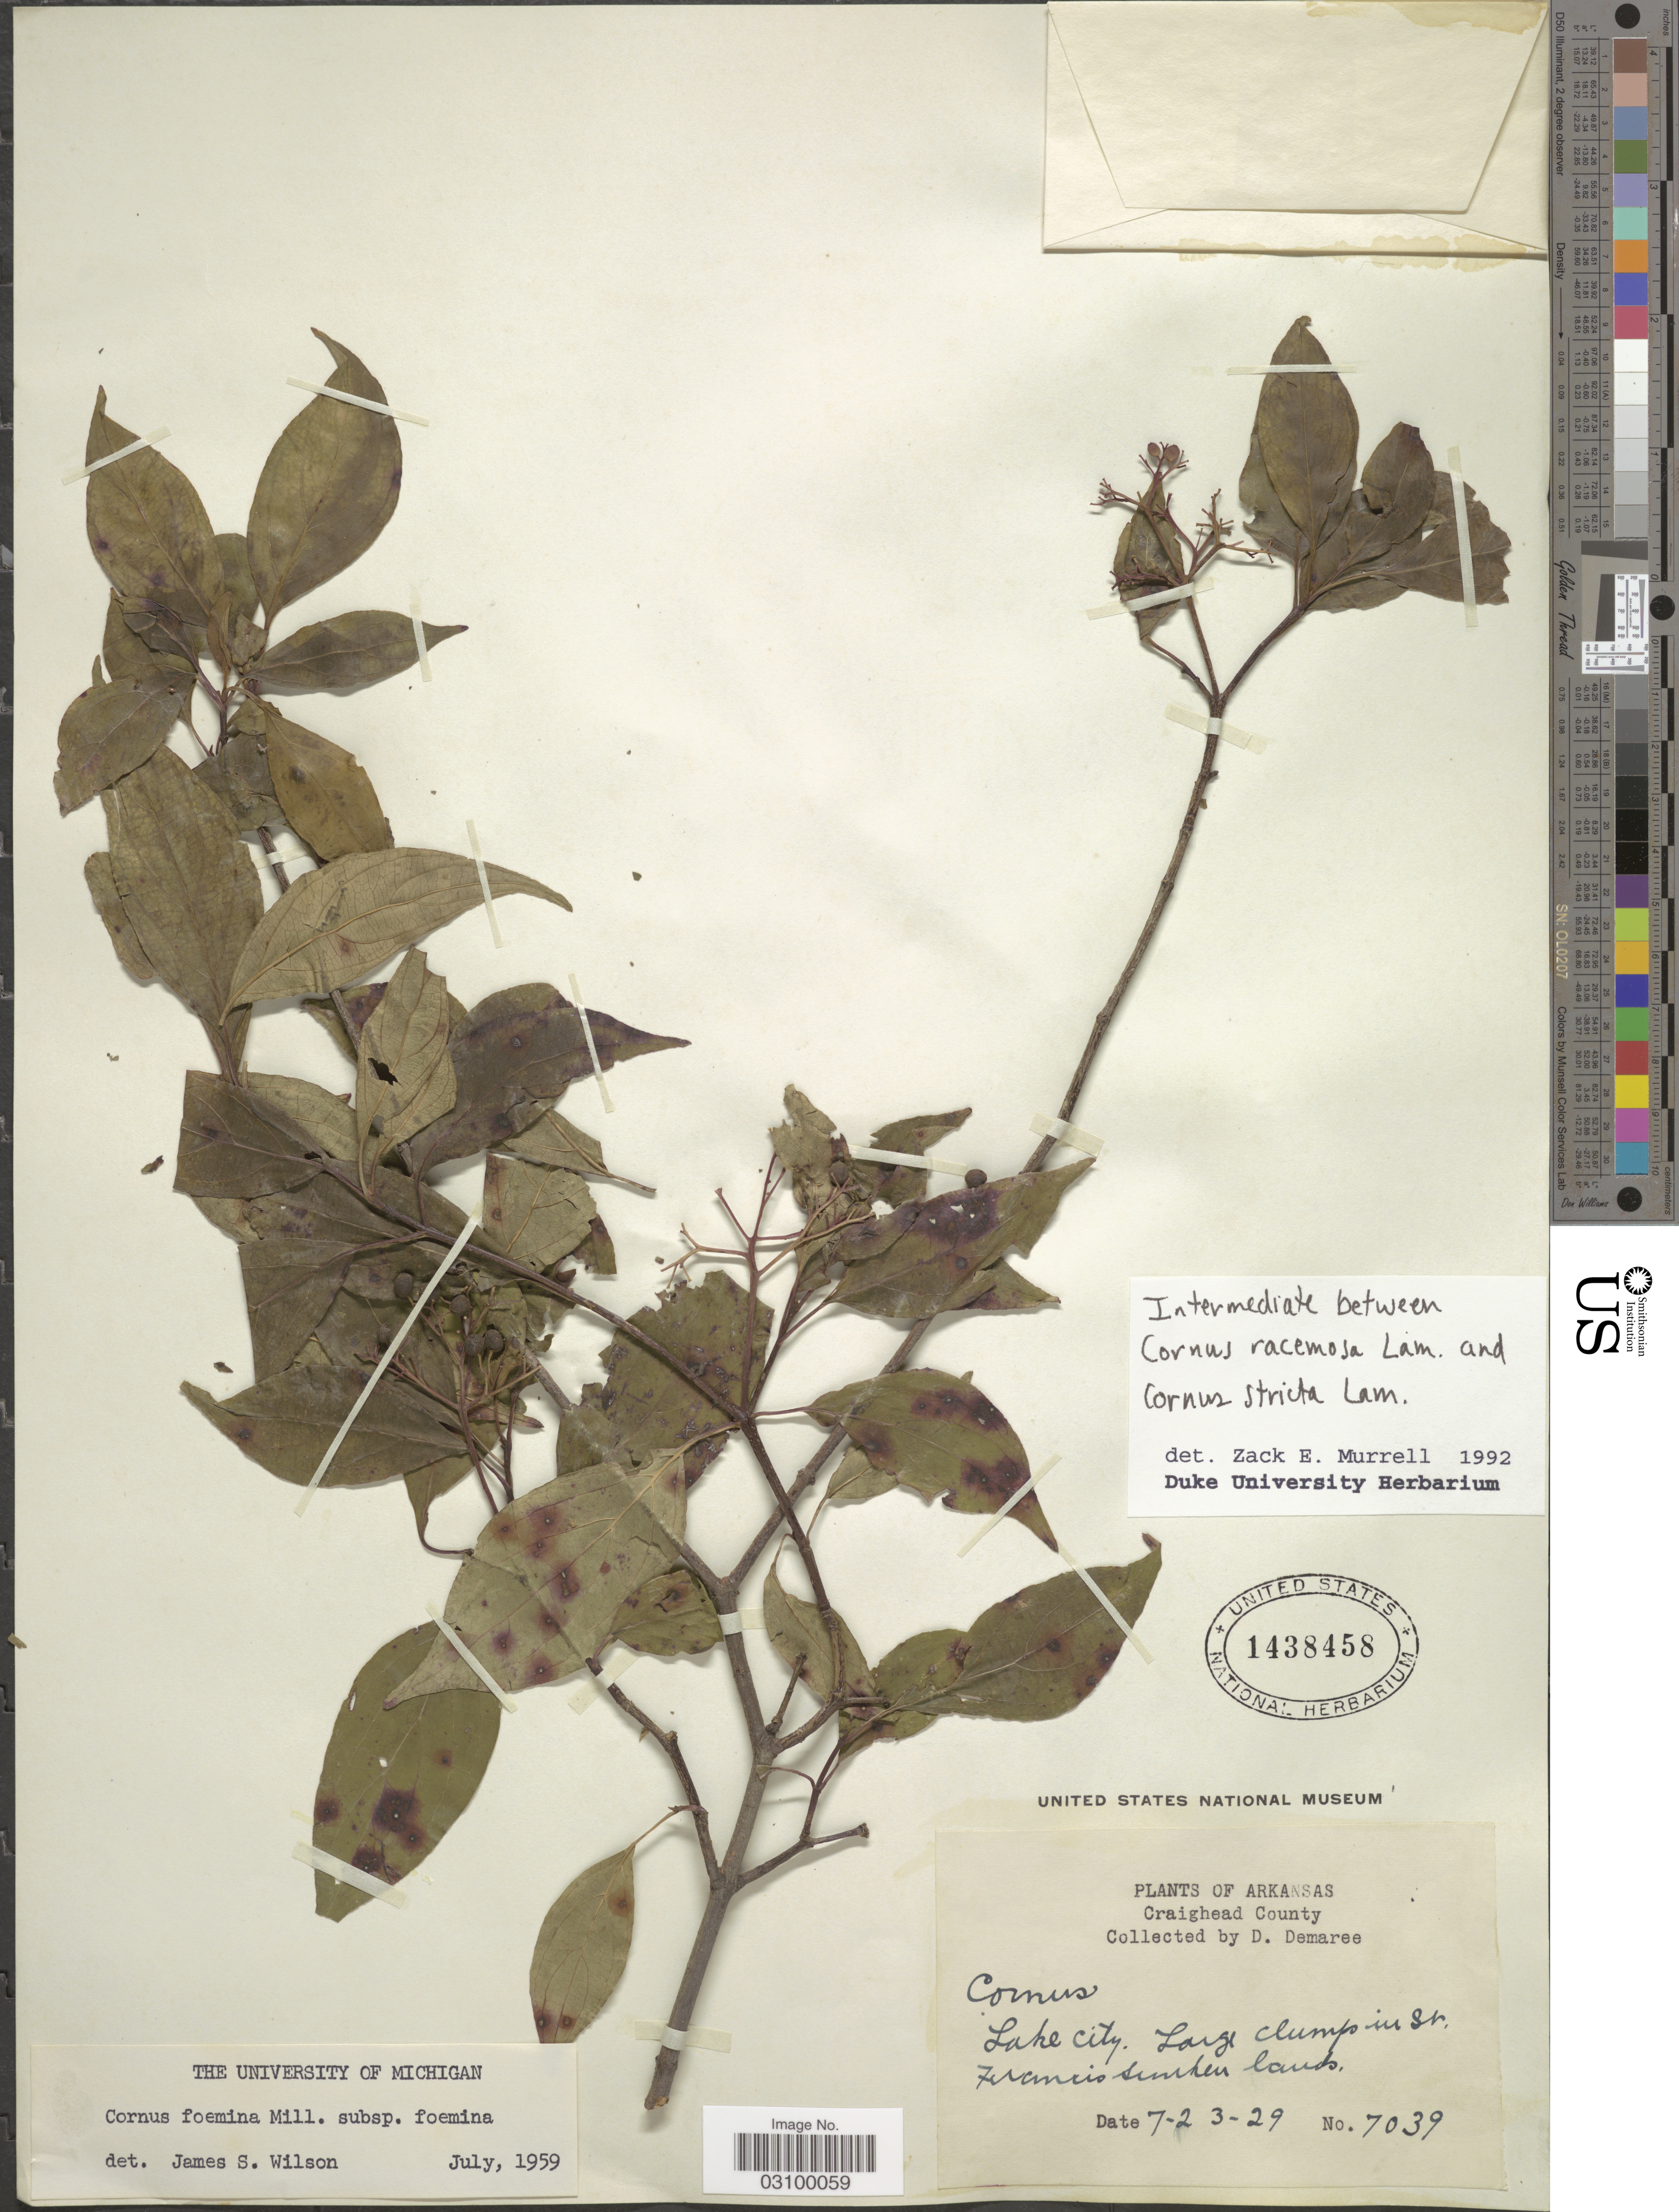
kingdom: Plantae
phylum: Tracheophyta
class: Magnoliopsida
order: Cornales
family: Cornaceae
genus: Cornus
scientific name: Cornus sp.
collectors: D. Demaree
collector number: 7039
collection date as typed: Transcribed d/m/y: 23/7/29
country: United States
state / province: Arkansas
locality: Craighead County. Lake City, Large clump in Sr. Francis Sunker lands.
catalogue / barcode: US 1438458